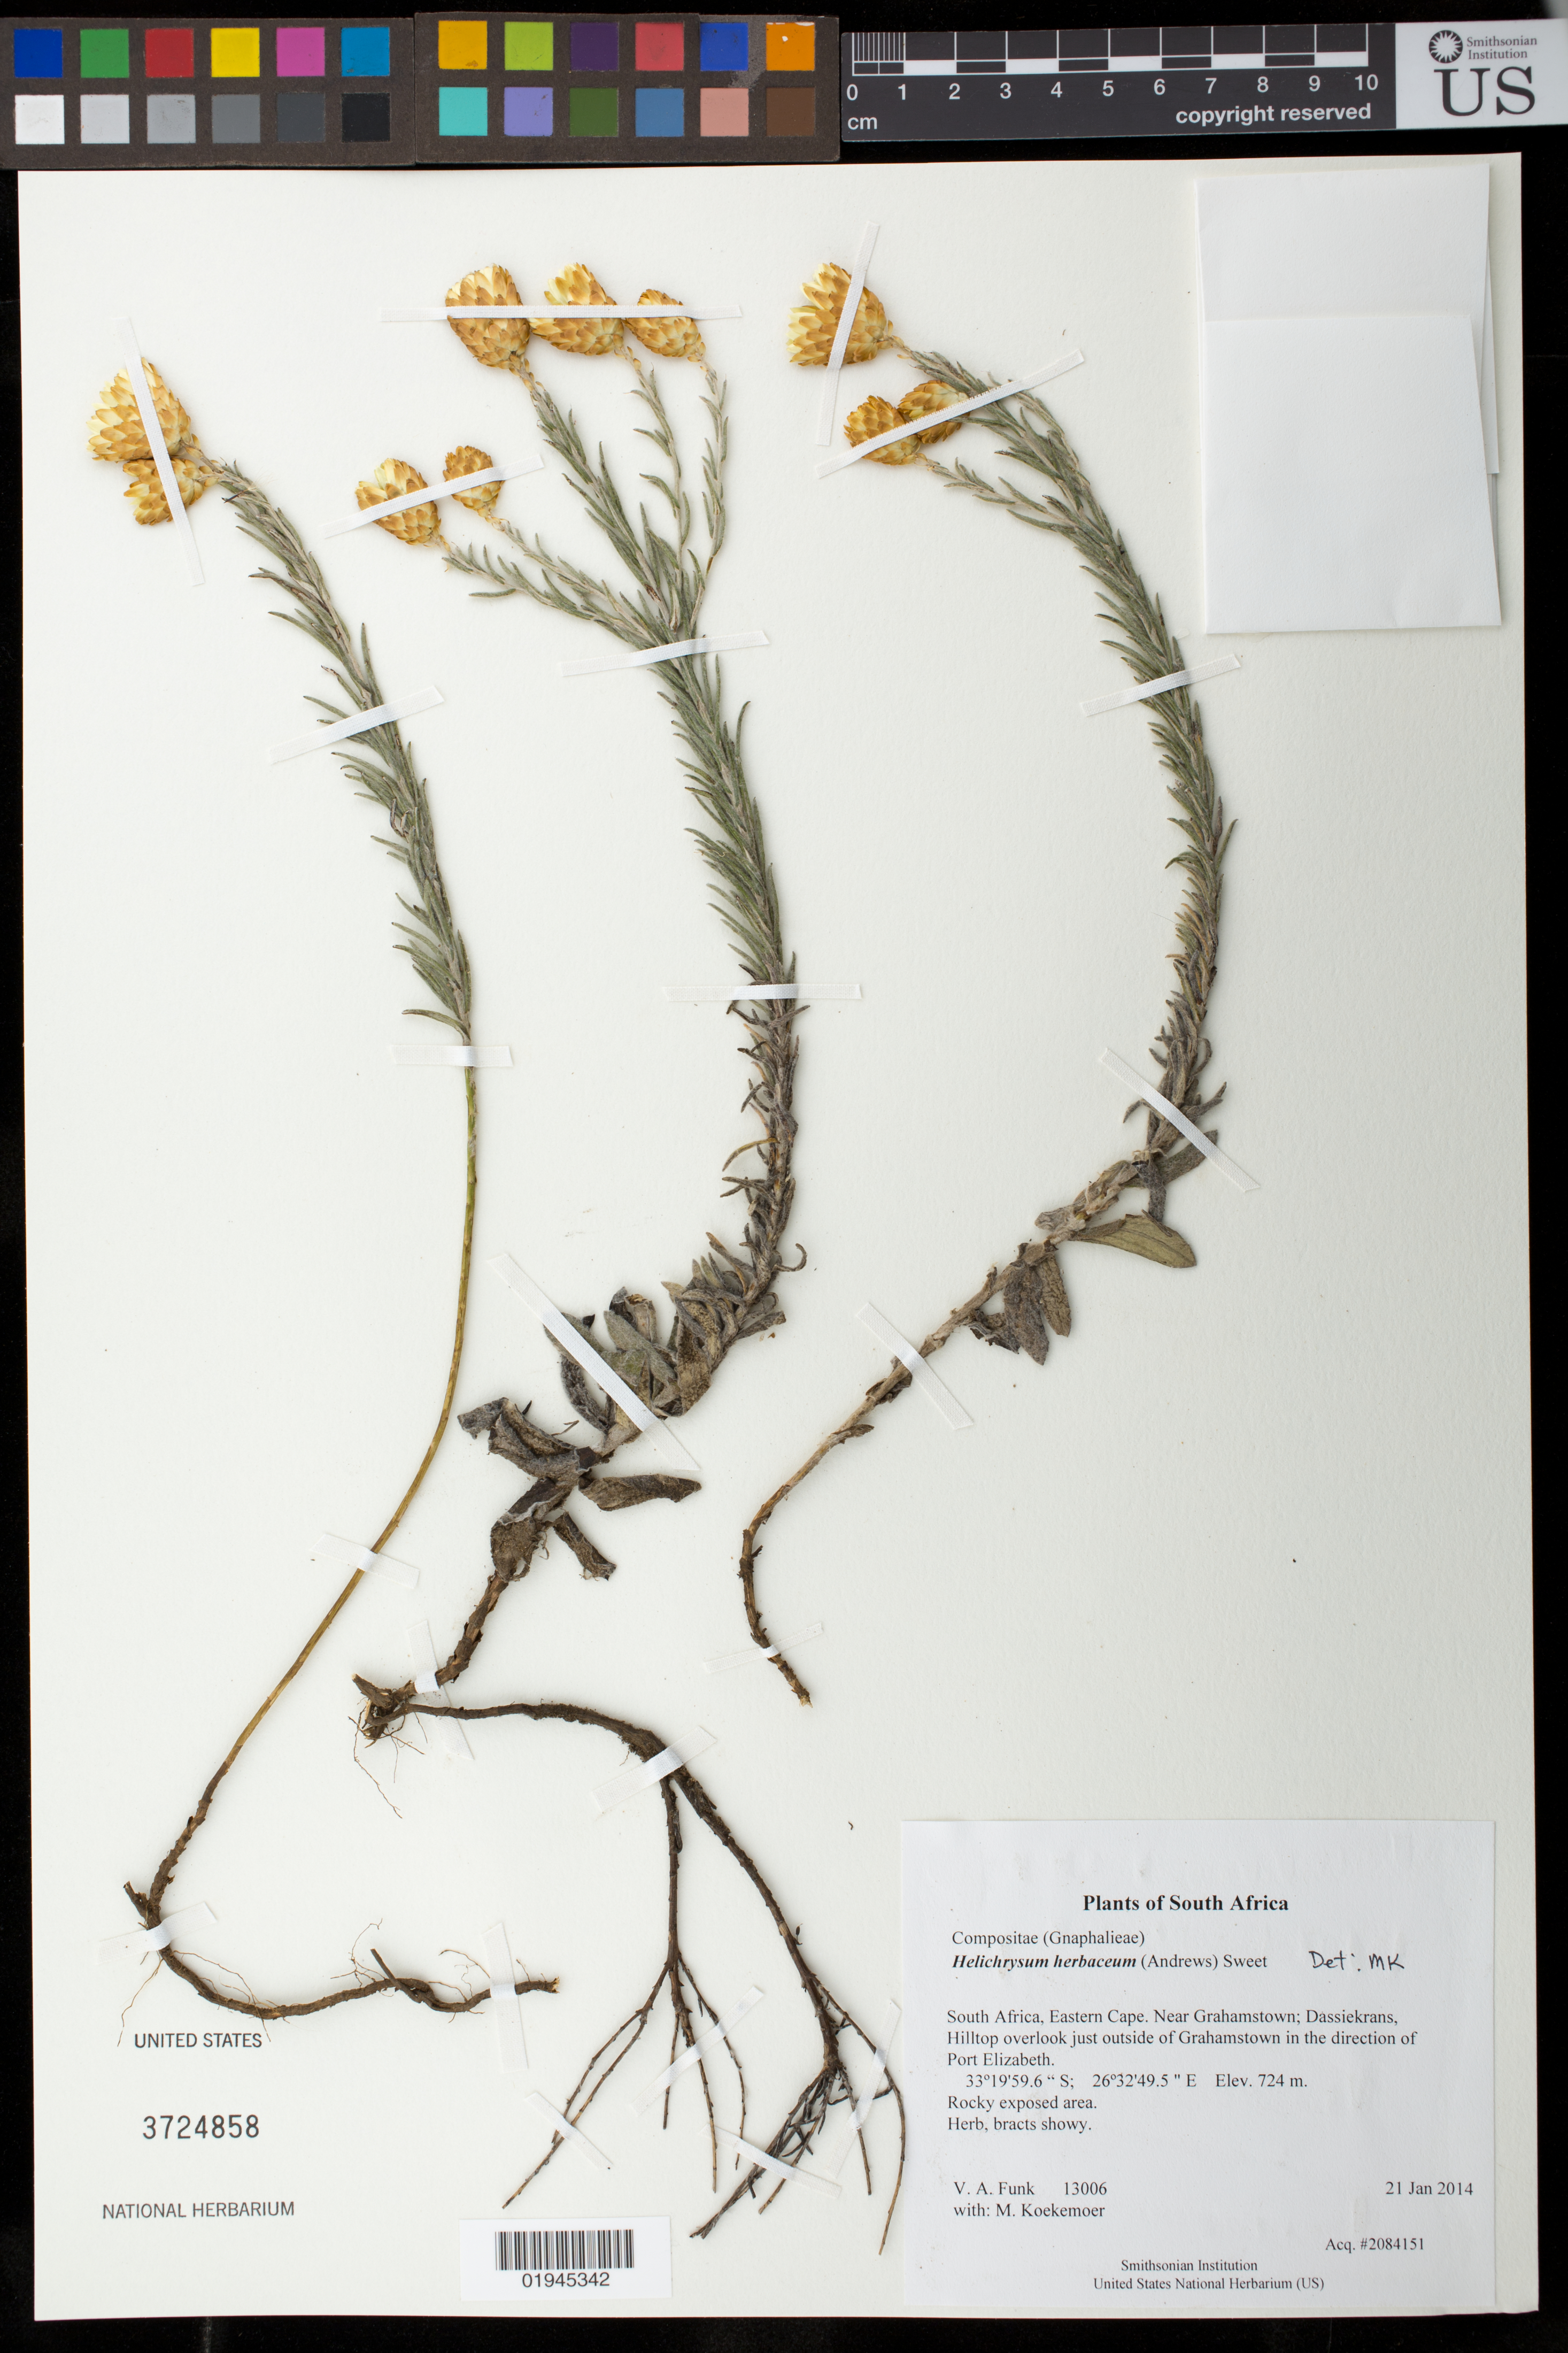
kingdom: Plantae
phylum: Tracheophyta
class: Magnoliopsida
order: Asterales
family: Asteraceae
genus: Helichrysum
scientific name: Helichrysum herbaceum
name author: (Andrews) Sweet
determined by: Koekemoer, M.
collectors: M. Koekemoer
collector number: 13006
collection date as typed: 21 Jan 2014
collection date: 2014-01-21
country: South Africa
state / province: Eastern Cape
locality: Near Grahamstown; Dassiekrans, Hilltop overlook just outside of Grahamstown in the direction of Port Elizabeth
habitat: Rocky exposed area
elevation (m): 724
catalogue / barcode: US 3724858